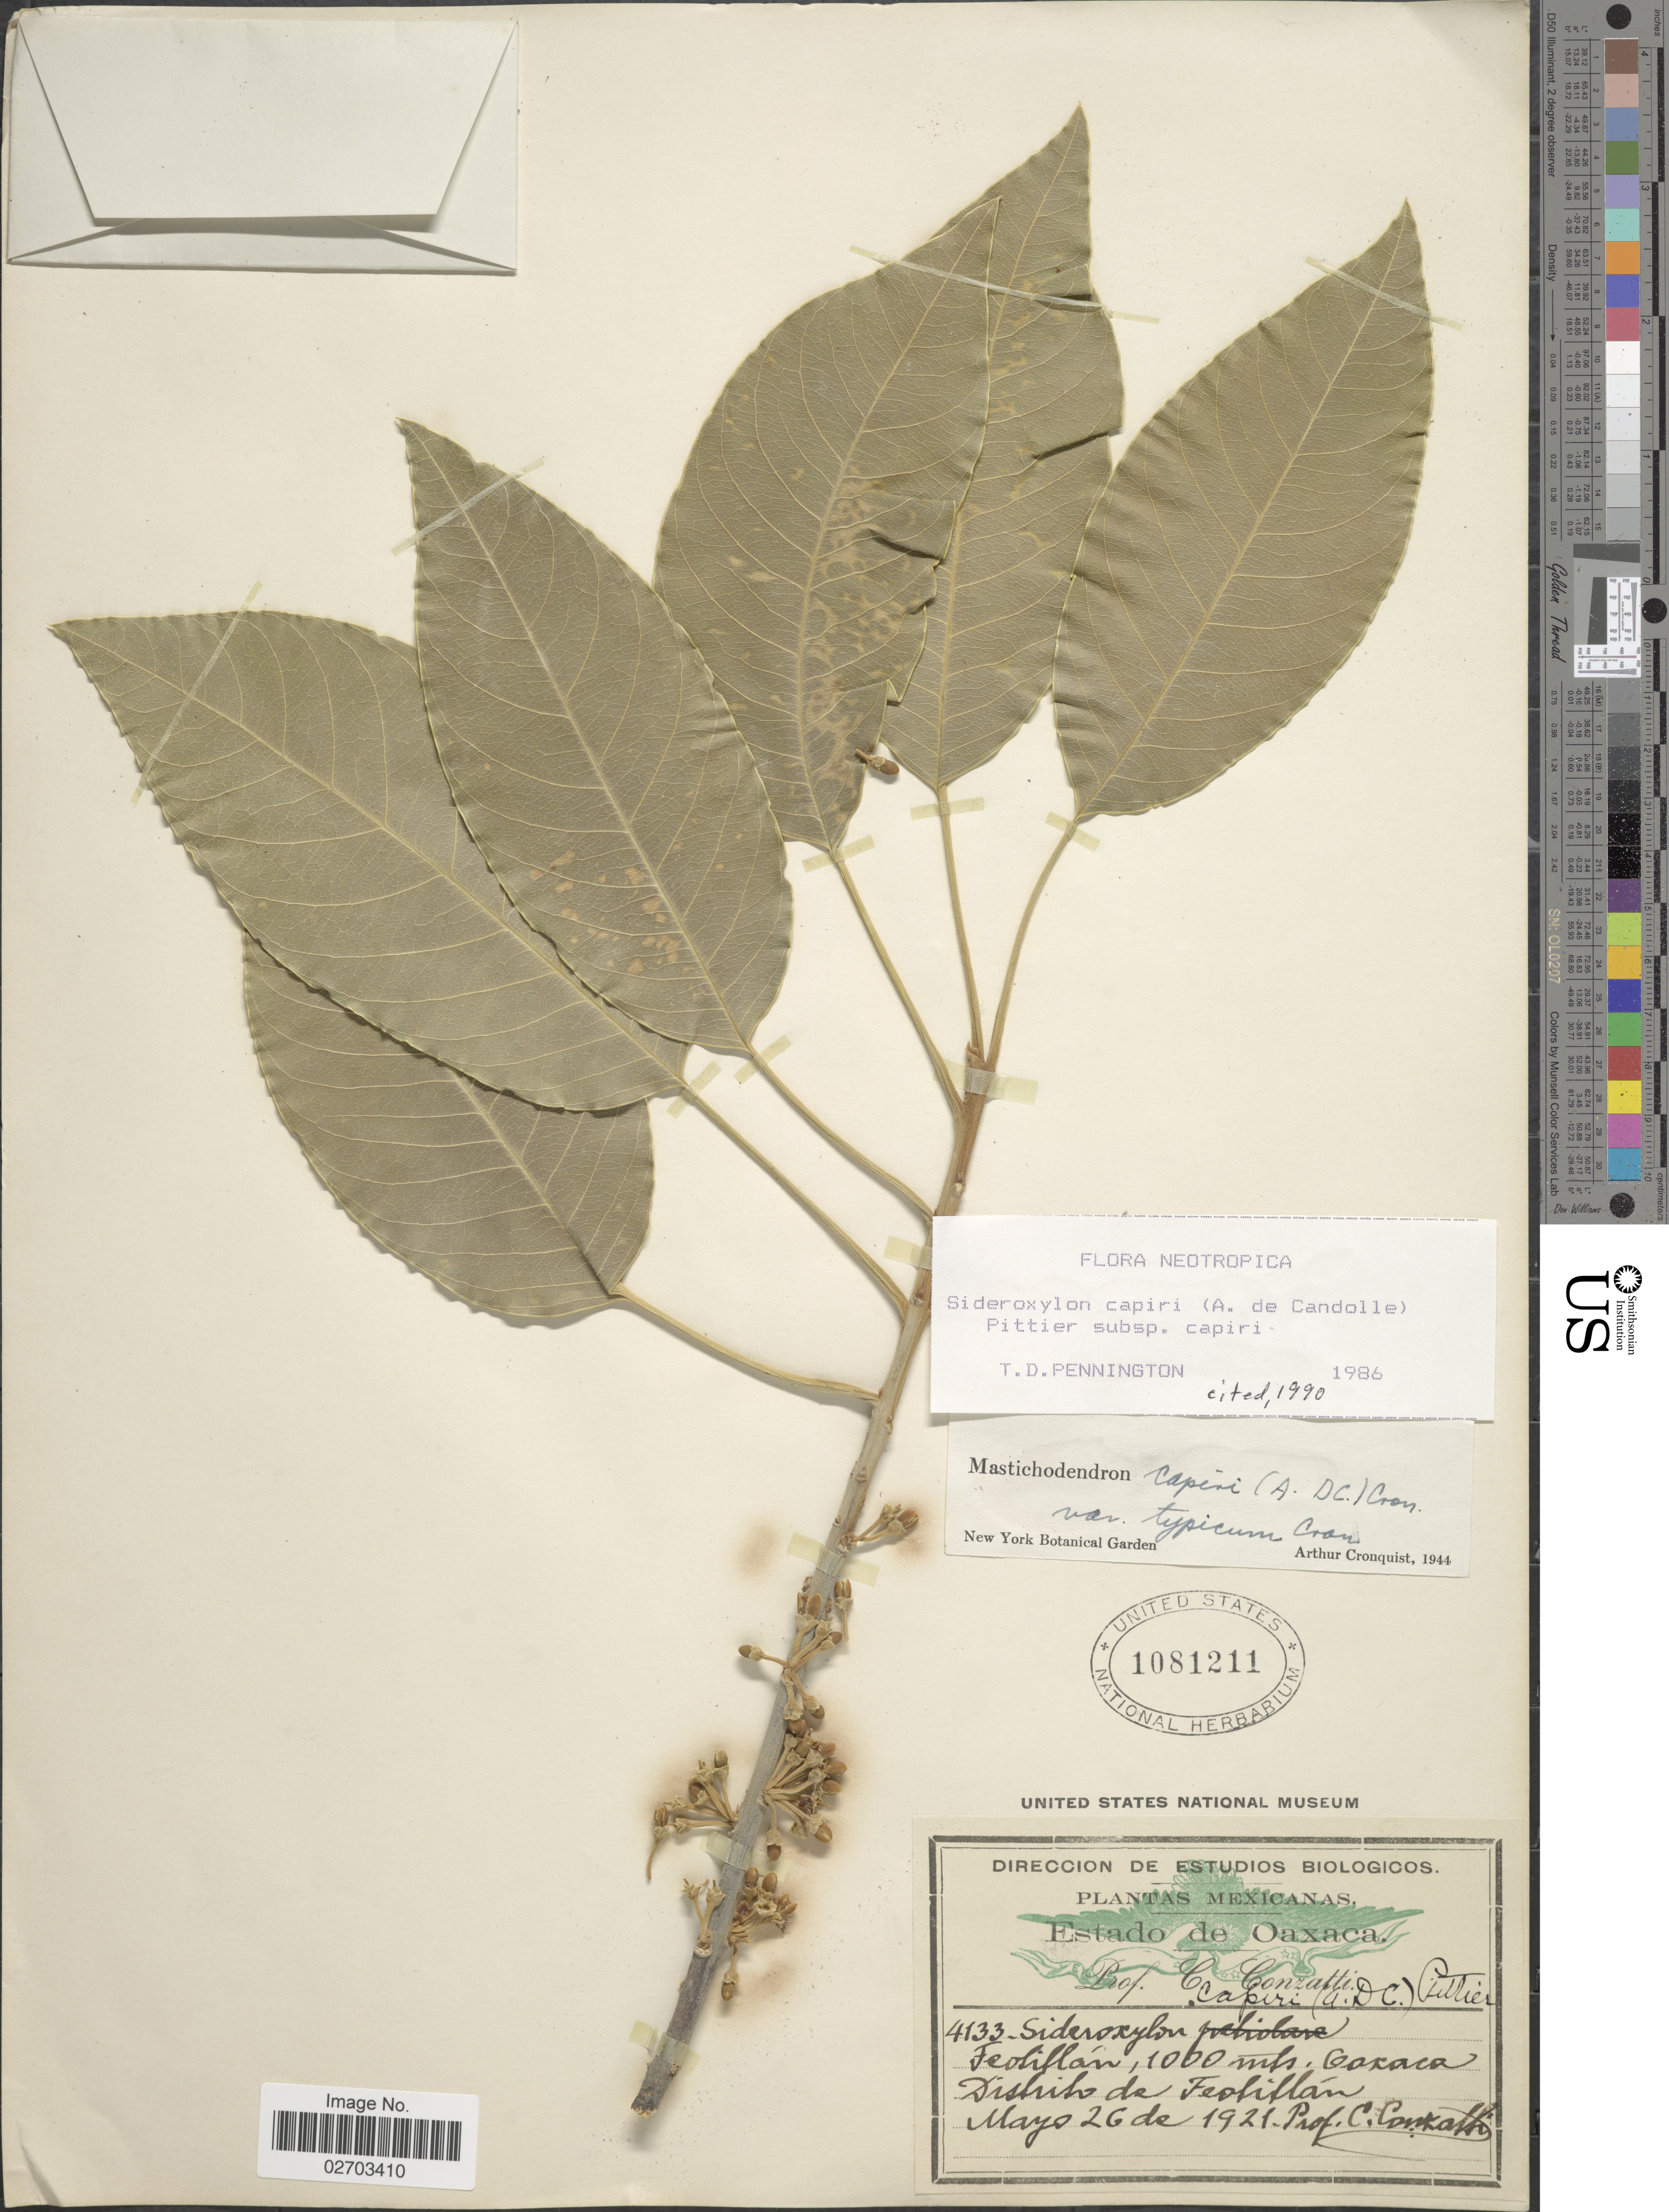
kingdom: Plantae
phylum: Tracheophyta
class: Magnoliopsida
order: Ericales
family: Sapotaceae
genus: Sideroxylon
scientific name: Sideroxylon capiri subsp. capiri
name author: (A. DC.) Pittier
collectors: C. Conzatti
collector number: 4133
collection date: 1921-05-26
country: Mexico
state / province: Oaxaca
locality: Teotitlán, Distrito de Teotitlán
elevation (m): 1060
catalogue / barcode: US 1081211